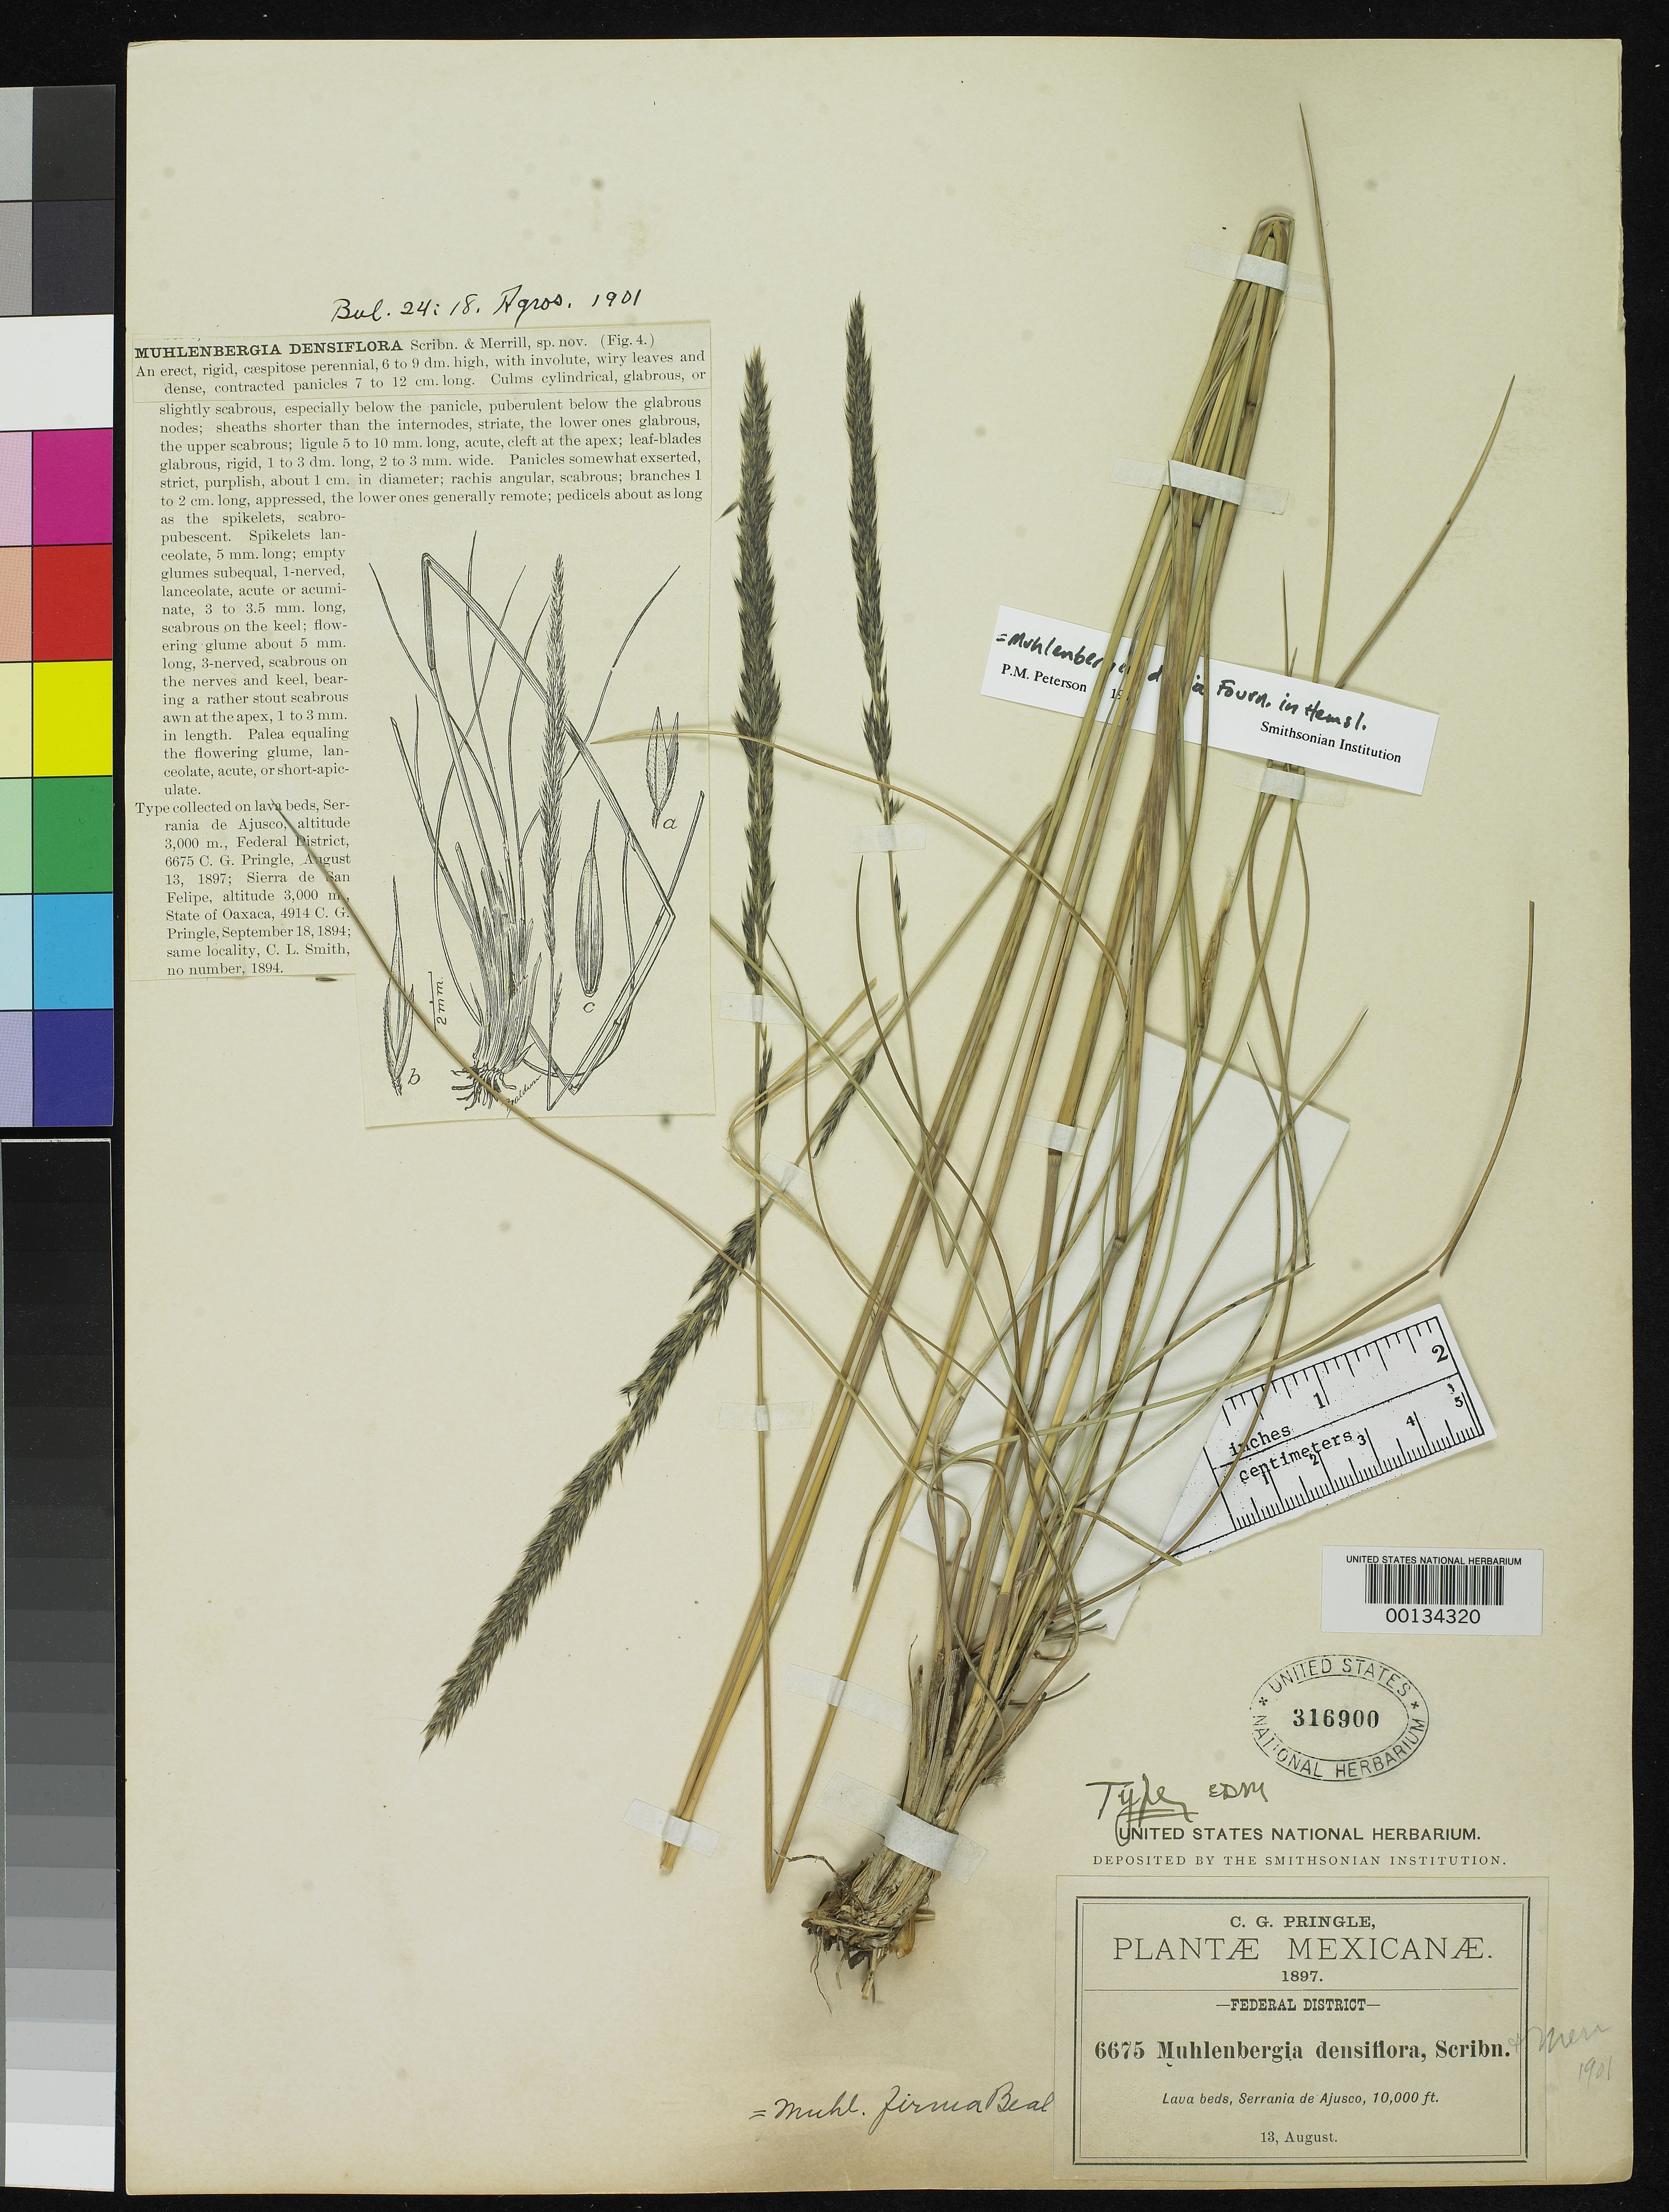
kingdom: Plantae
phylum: Tracheophyta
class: Liliopsida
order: Poales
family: Poaceae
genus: Muhlenbergia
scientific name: Muhlenbergia densiflora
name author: Scribn. & Merr.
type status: Holotype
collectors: C. G. Pringle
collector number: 6675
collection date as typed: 13 Aug 1897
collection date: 1897-08-13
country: Mexico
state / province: Distrito Federal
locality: Serrania de Ajusco, lava beds.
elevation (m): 3048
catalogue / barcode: US 316900